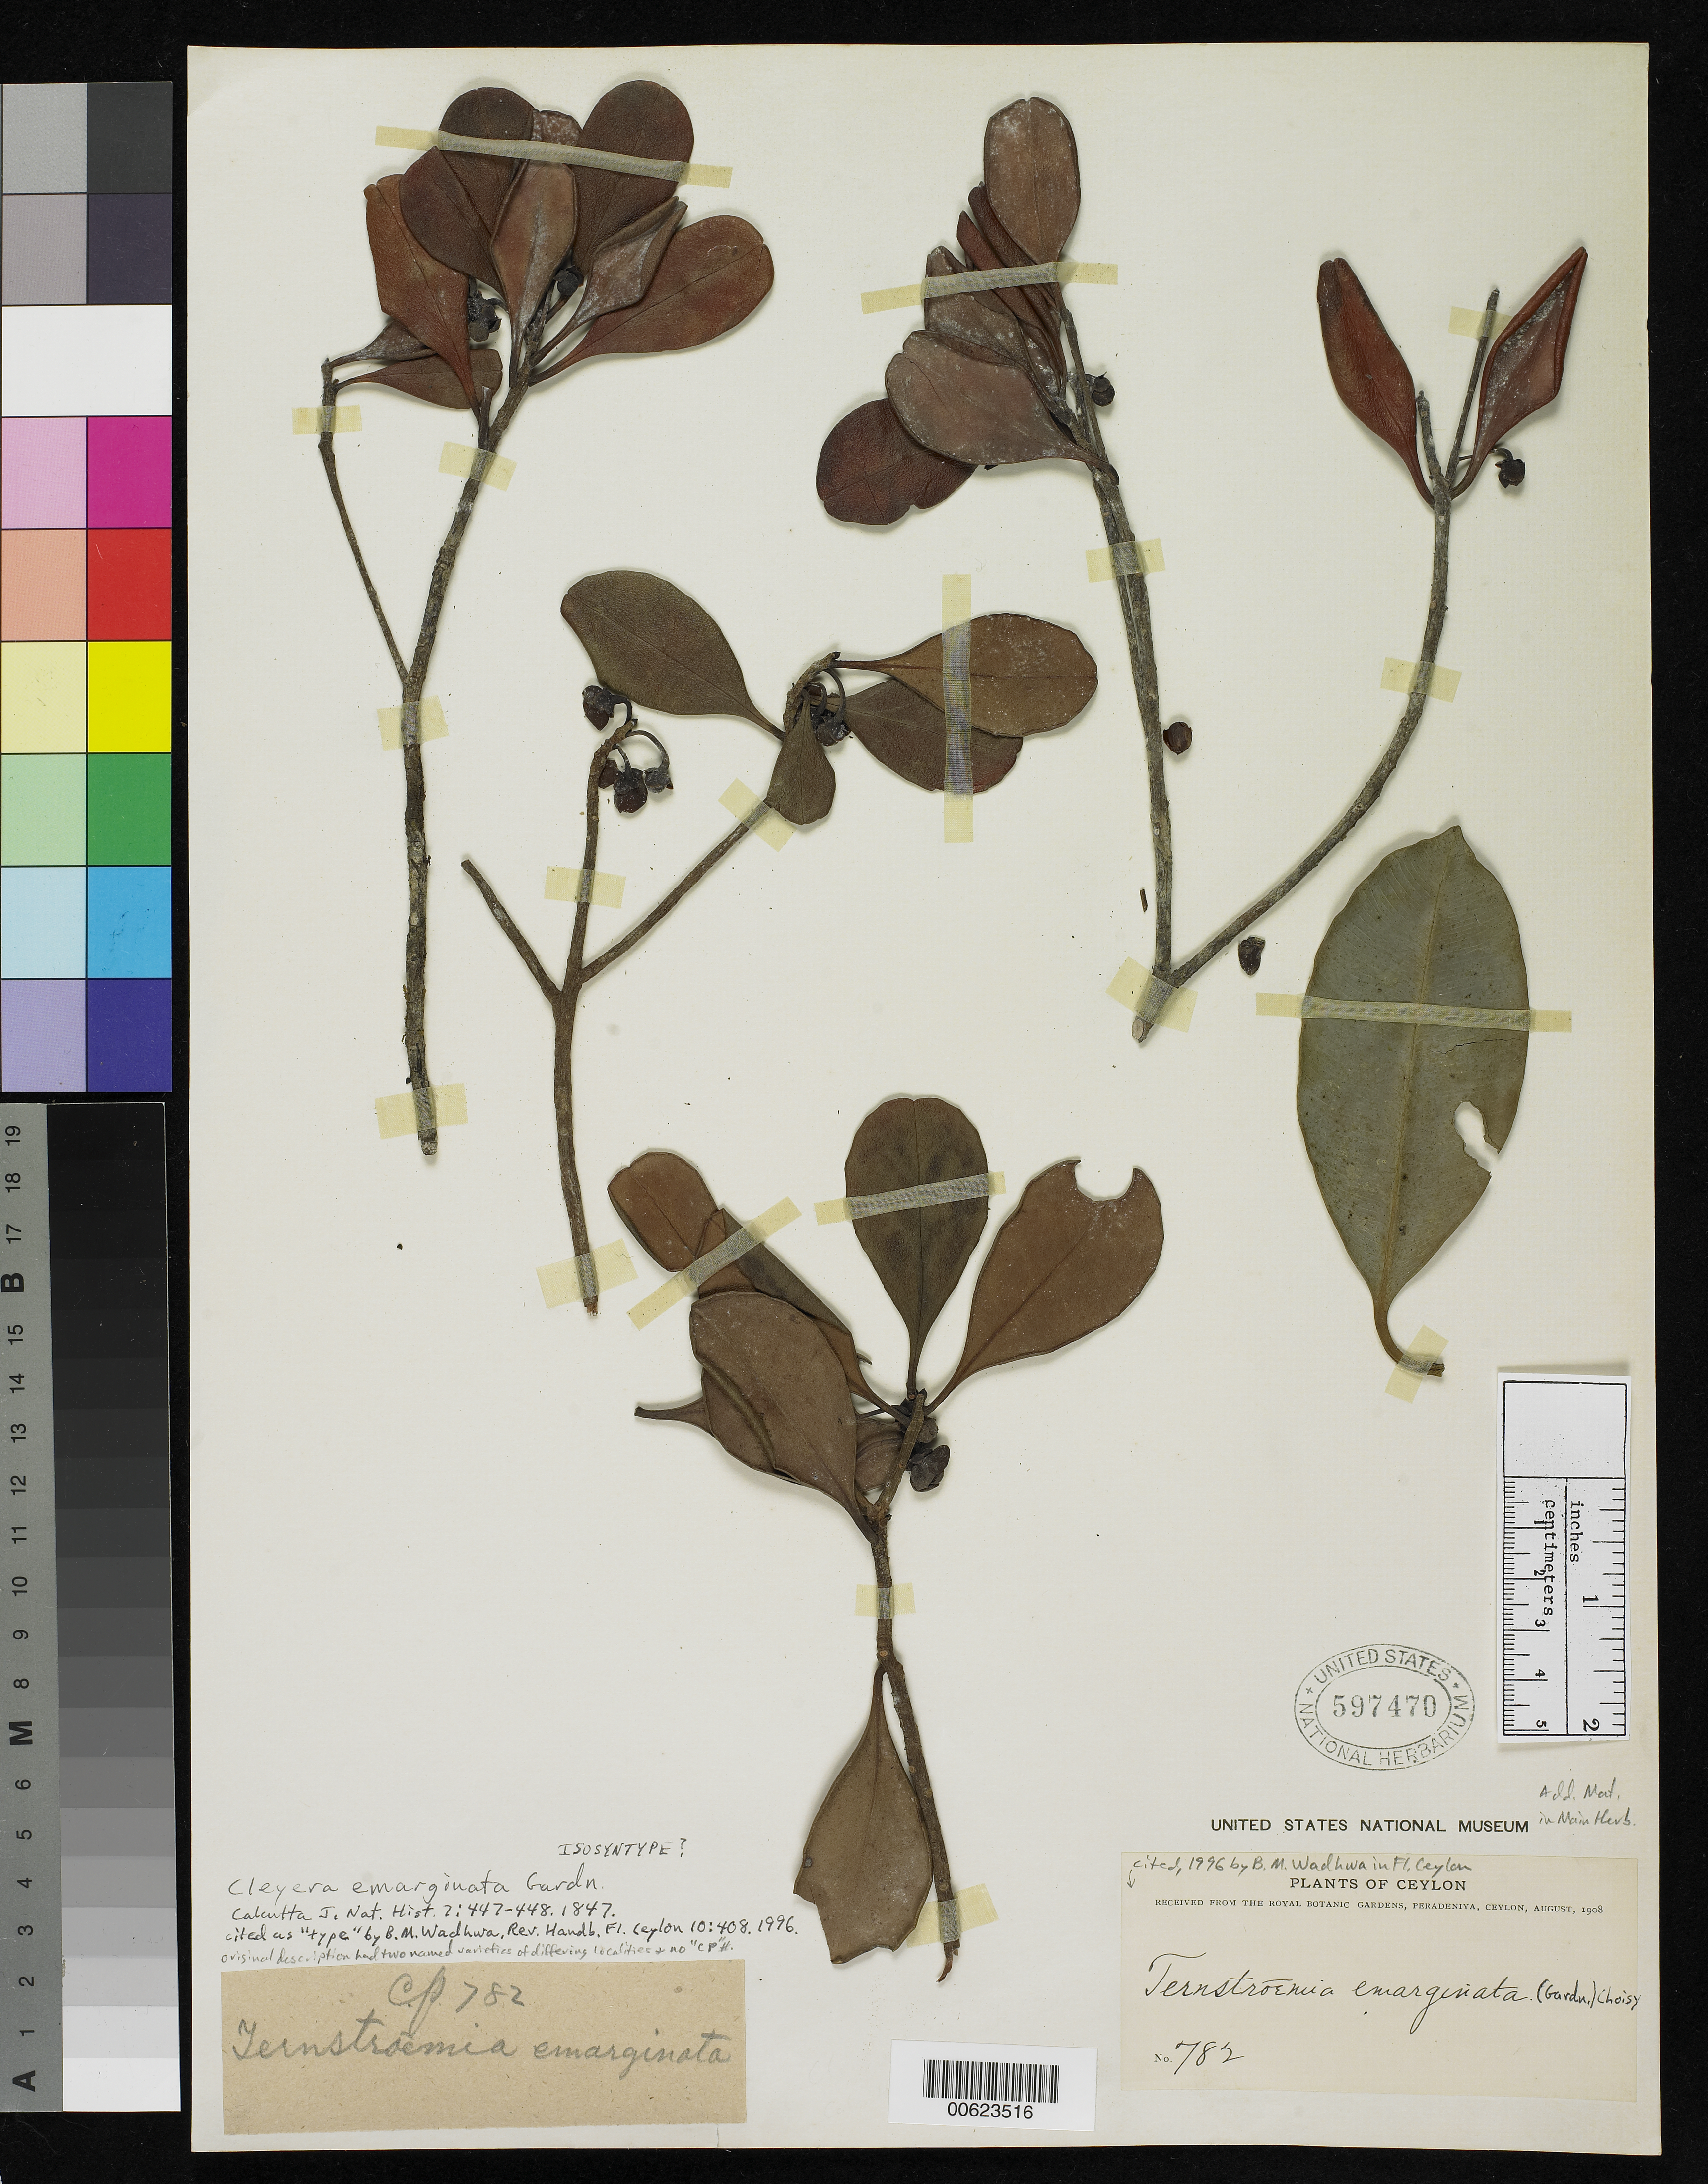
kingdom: Plantae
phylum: Tracheophyta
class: Magnoliopsida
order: Ericales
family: Pentaphylacaceae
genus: Cleyera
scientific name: Cleyera emarginata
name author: Gardner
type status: Isosyntype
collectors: ex Roy. Bot. Gard.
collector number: C.P. 782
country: Sri Lanka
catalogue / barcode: US 597470